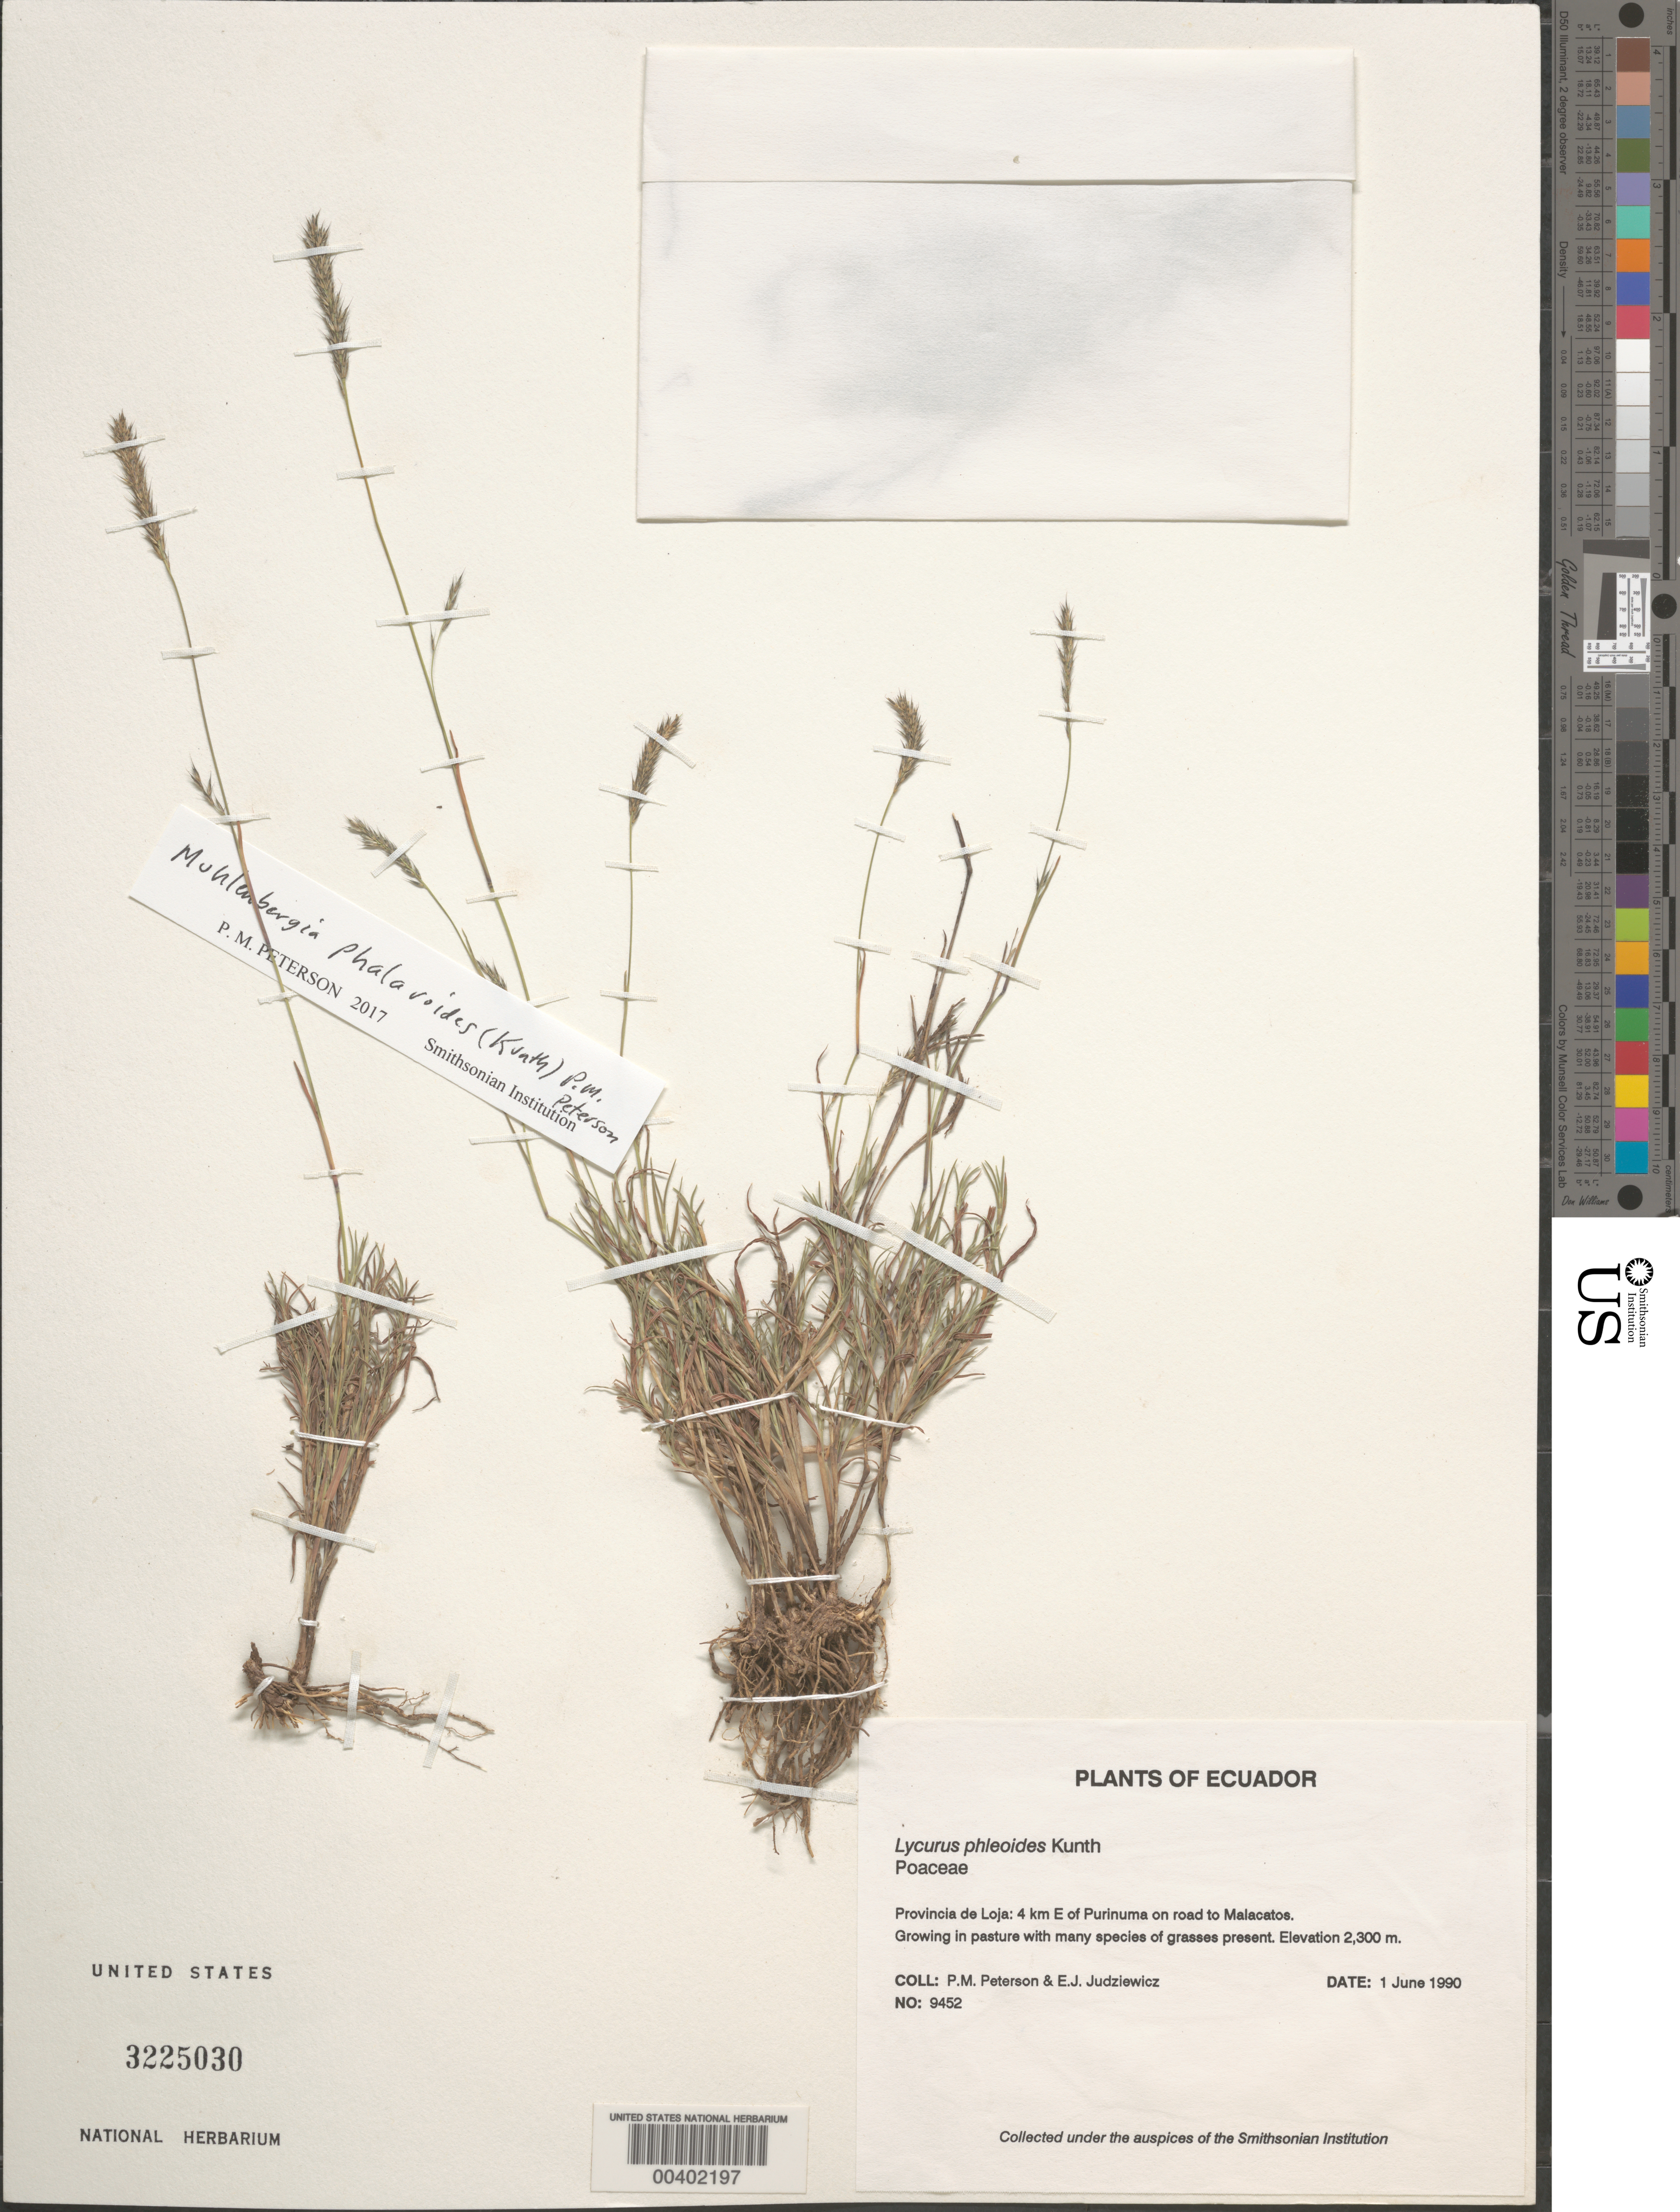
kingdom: Plantae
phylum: Tracheophyta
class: Liliopsida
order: Poales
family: Poaceae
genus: Muhlenbergia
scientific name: Muhlenbergia phalaroides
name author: (Kunth) P.M. Peterson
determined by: Peterson, Paul M., (BOT), Smithsonian Institution - National Museum of Natural History (UNITED STATES)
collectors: P. M. Peterson & E. J. Judziewicz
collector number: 09452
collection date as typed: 01 Jun 1990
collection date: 1990-06-01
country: Ecuador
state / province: Loja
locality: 4 km E of Purinuma on road to Malacatos.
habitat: Growing in pasture with many species of grasses present.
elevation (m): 2300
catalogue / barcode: US 3225030